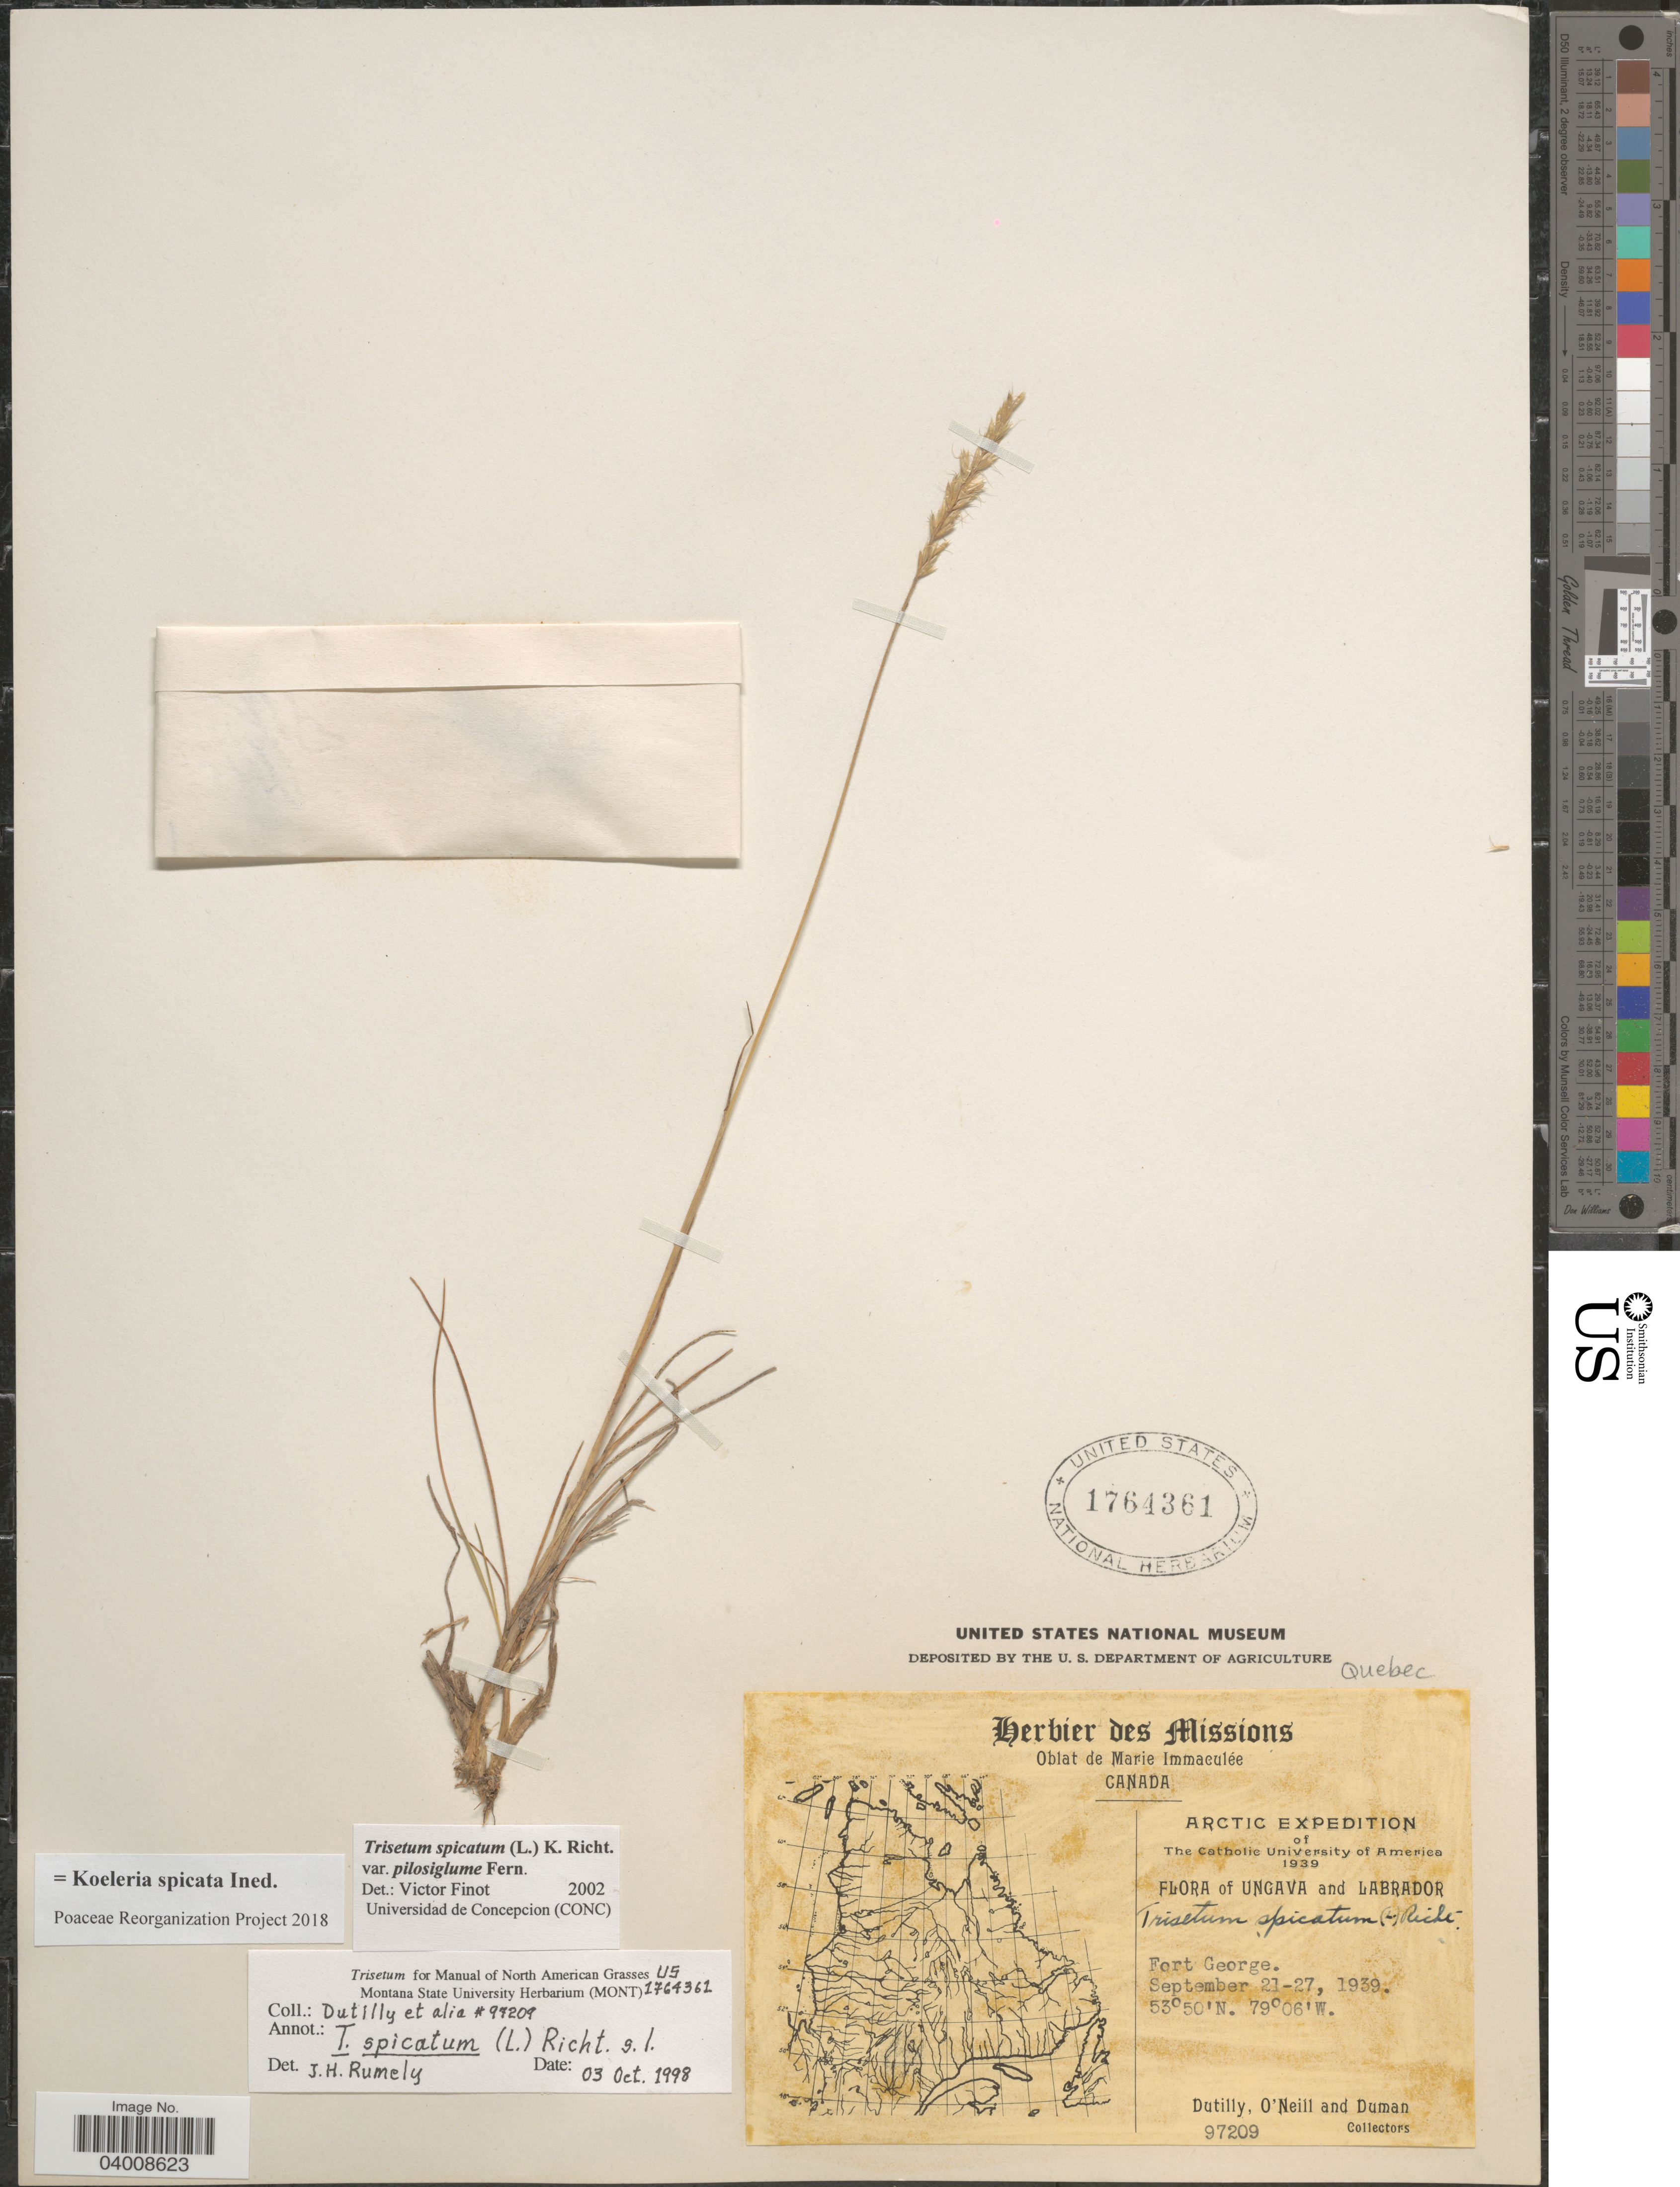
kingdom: Plantae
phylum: Tracheophyta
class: Liliopsida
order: Poales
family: Poaceae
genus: Koeleria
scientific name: Koeleria spicata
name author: (L.) Barberá et al.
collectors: -. Dutilly, -. O'Neill & -. Duman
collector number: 97209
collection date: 1939-09-21/1939-09-27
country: Canada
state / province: Newfoundland and Labrador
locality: Ungava and Labrador. Fort George.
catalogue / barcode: US 1764361